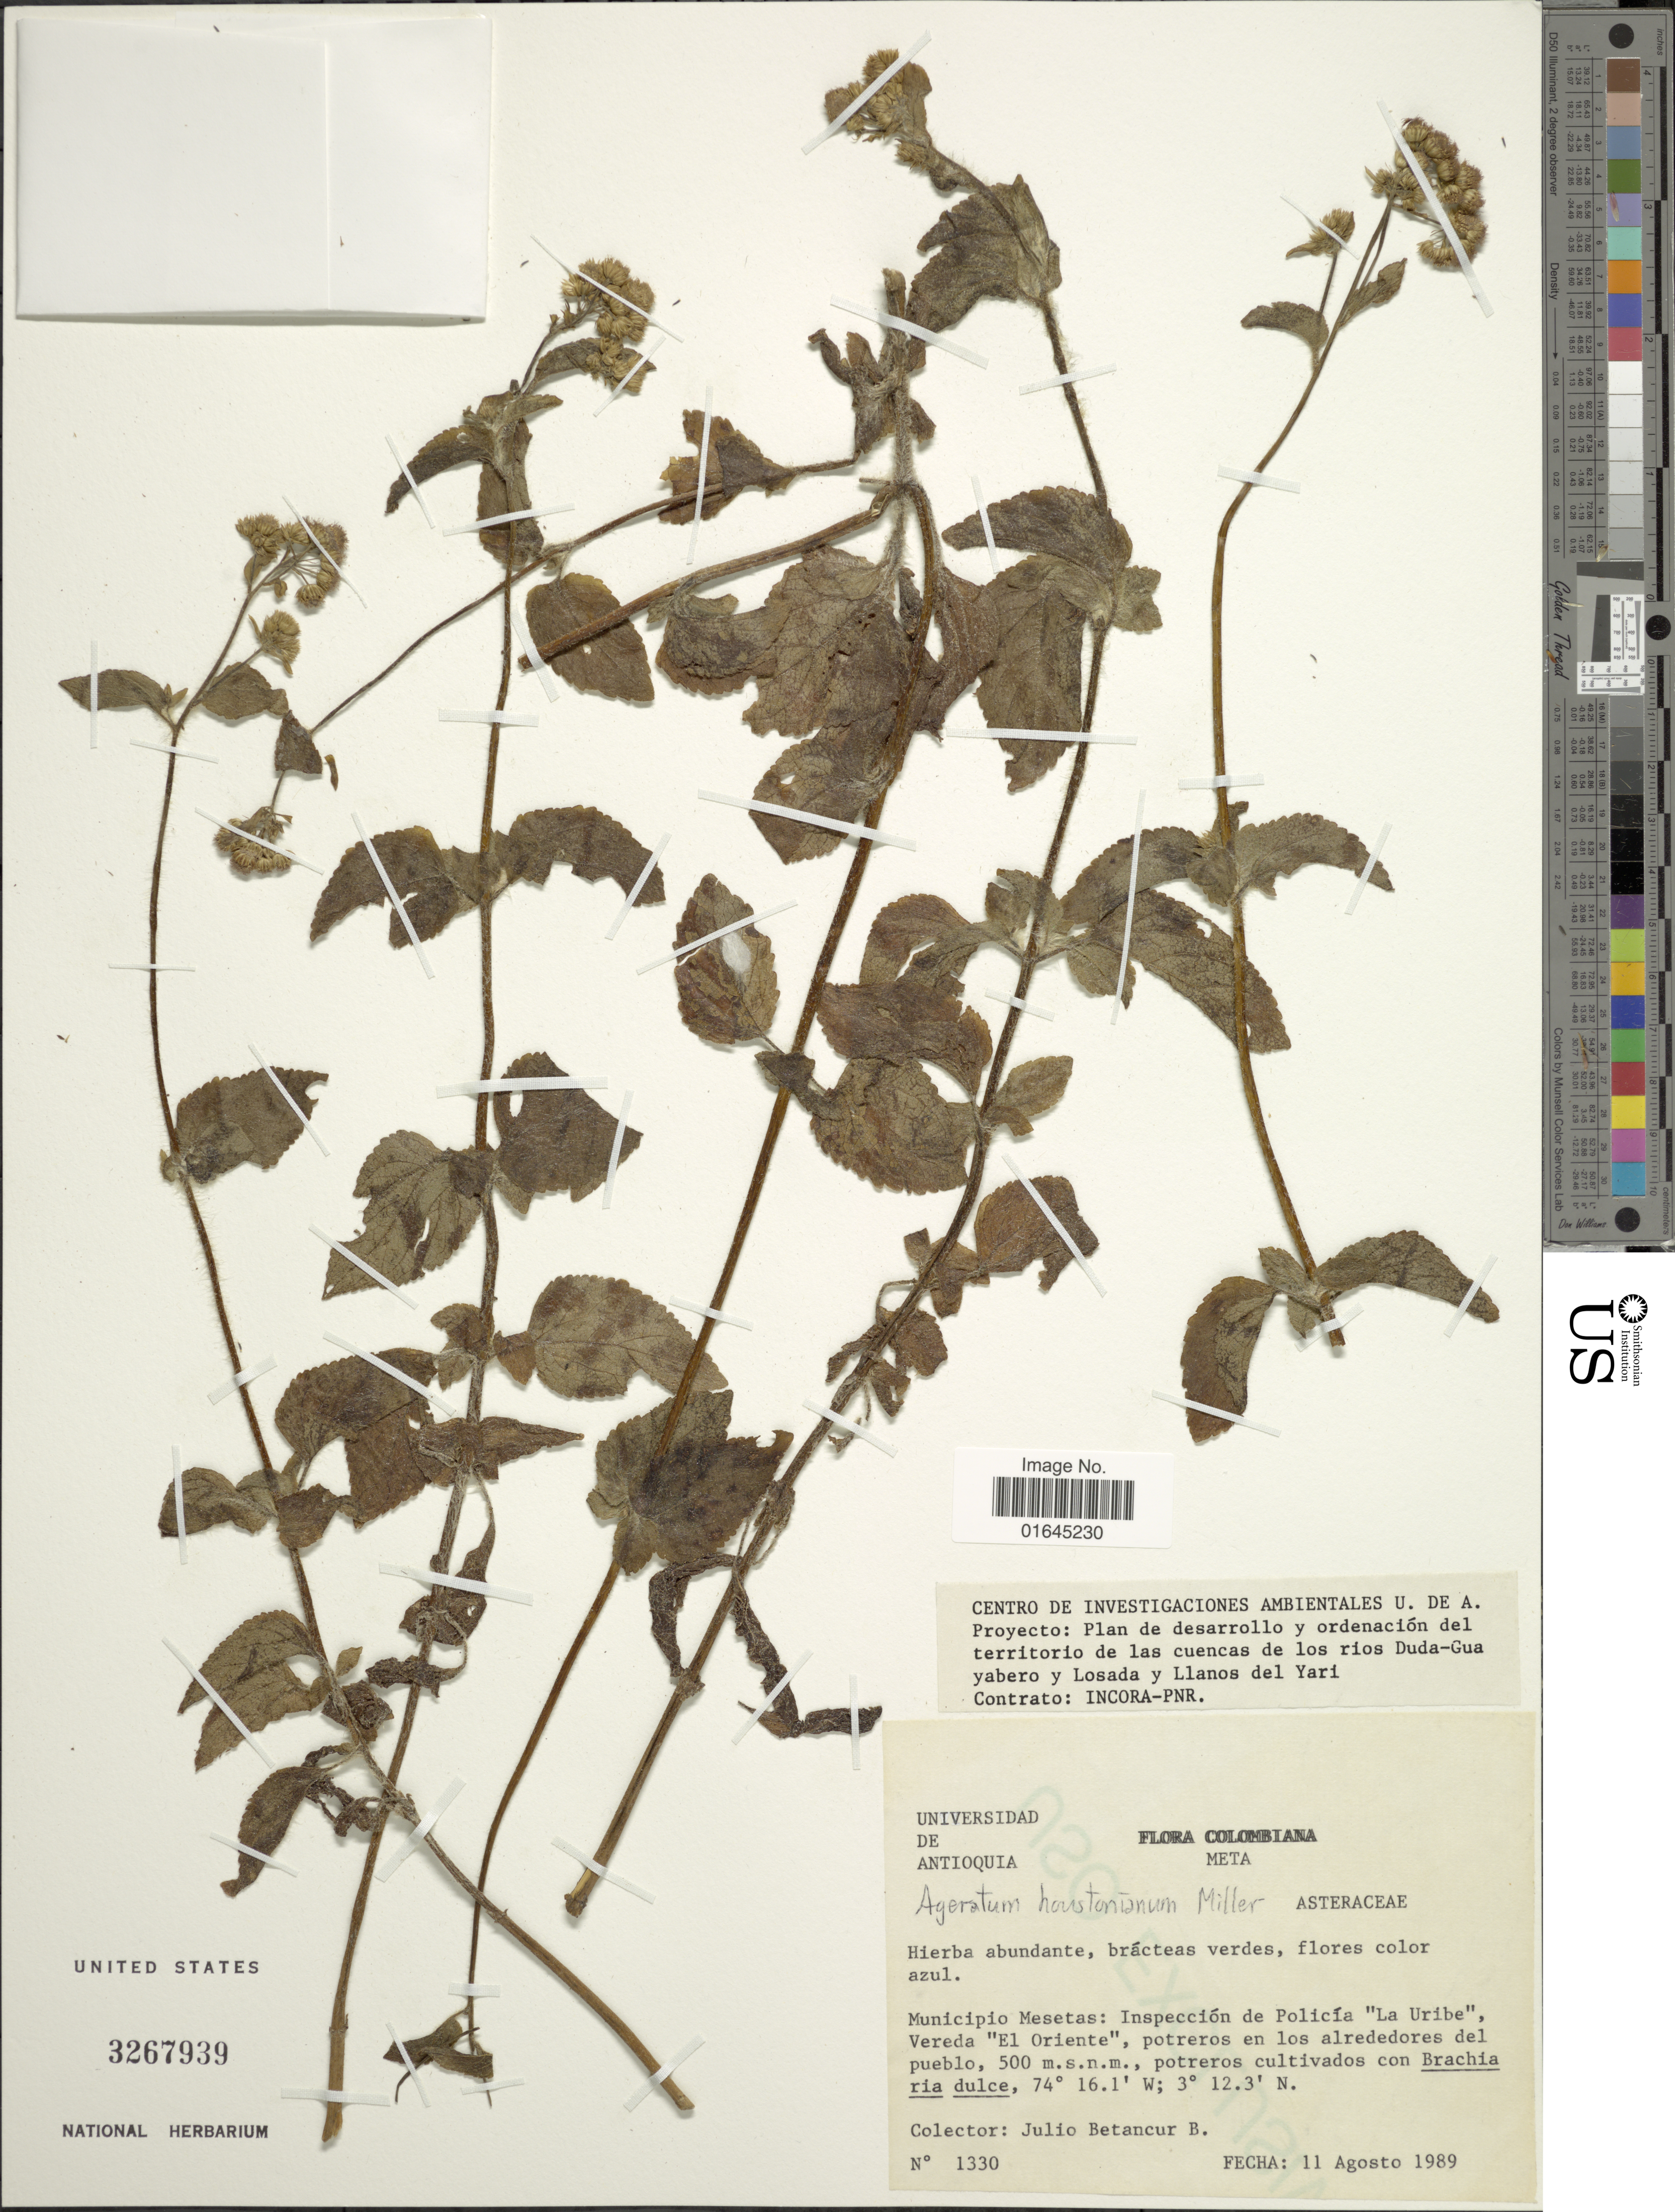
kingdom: Plantae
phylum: Tracheophyta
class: Magnoliopsida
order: Asterales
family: Asteraceae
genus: Ageratum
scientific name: Ageratum houstonianum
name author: Mill.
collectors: J. Betancur-B.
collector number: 1330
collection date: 1989-08-11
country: Colombia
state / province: Meta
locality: Municipio Mesetas: Inspoección de Policía "La Uribe", Vereda "El Oriente", potreros en los alrededores del pueblo.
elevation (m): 500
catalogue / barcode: US 3267939